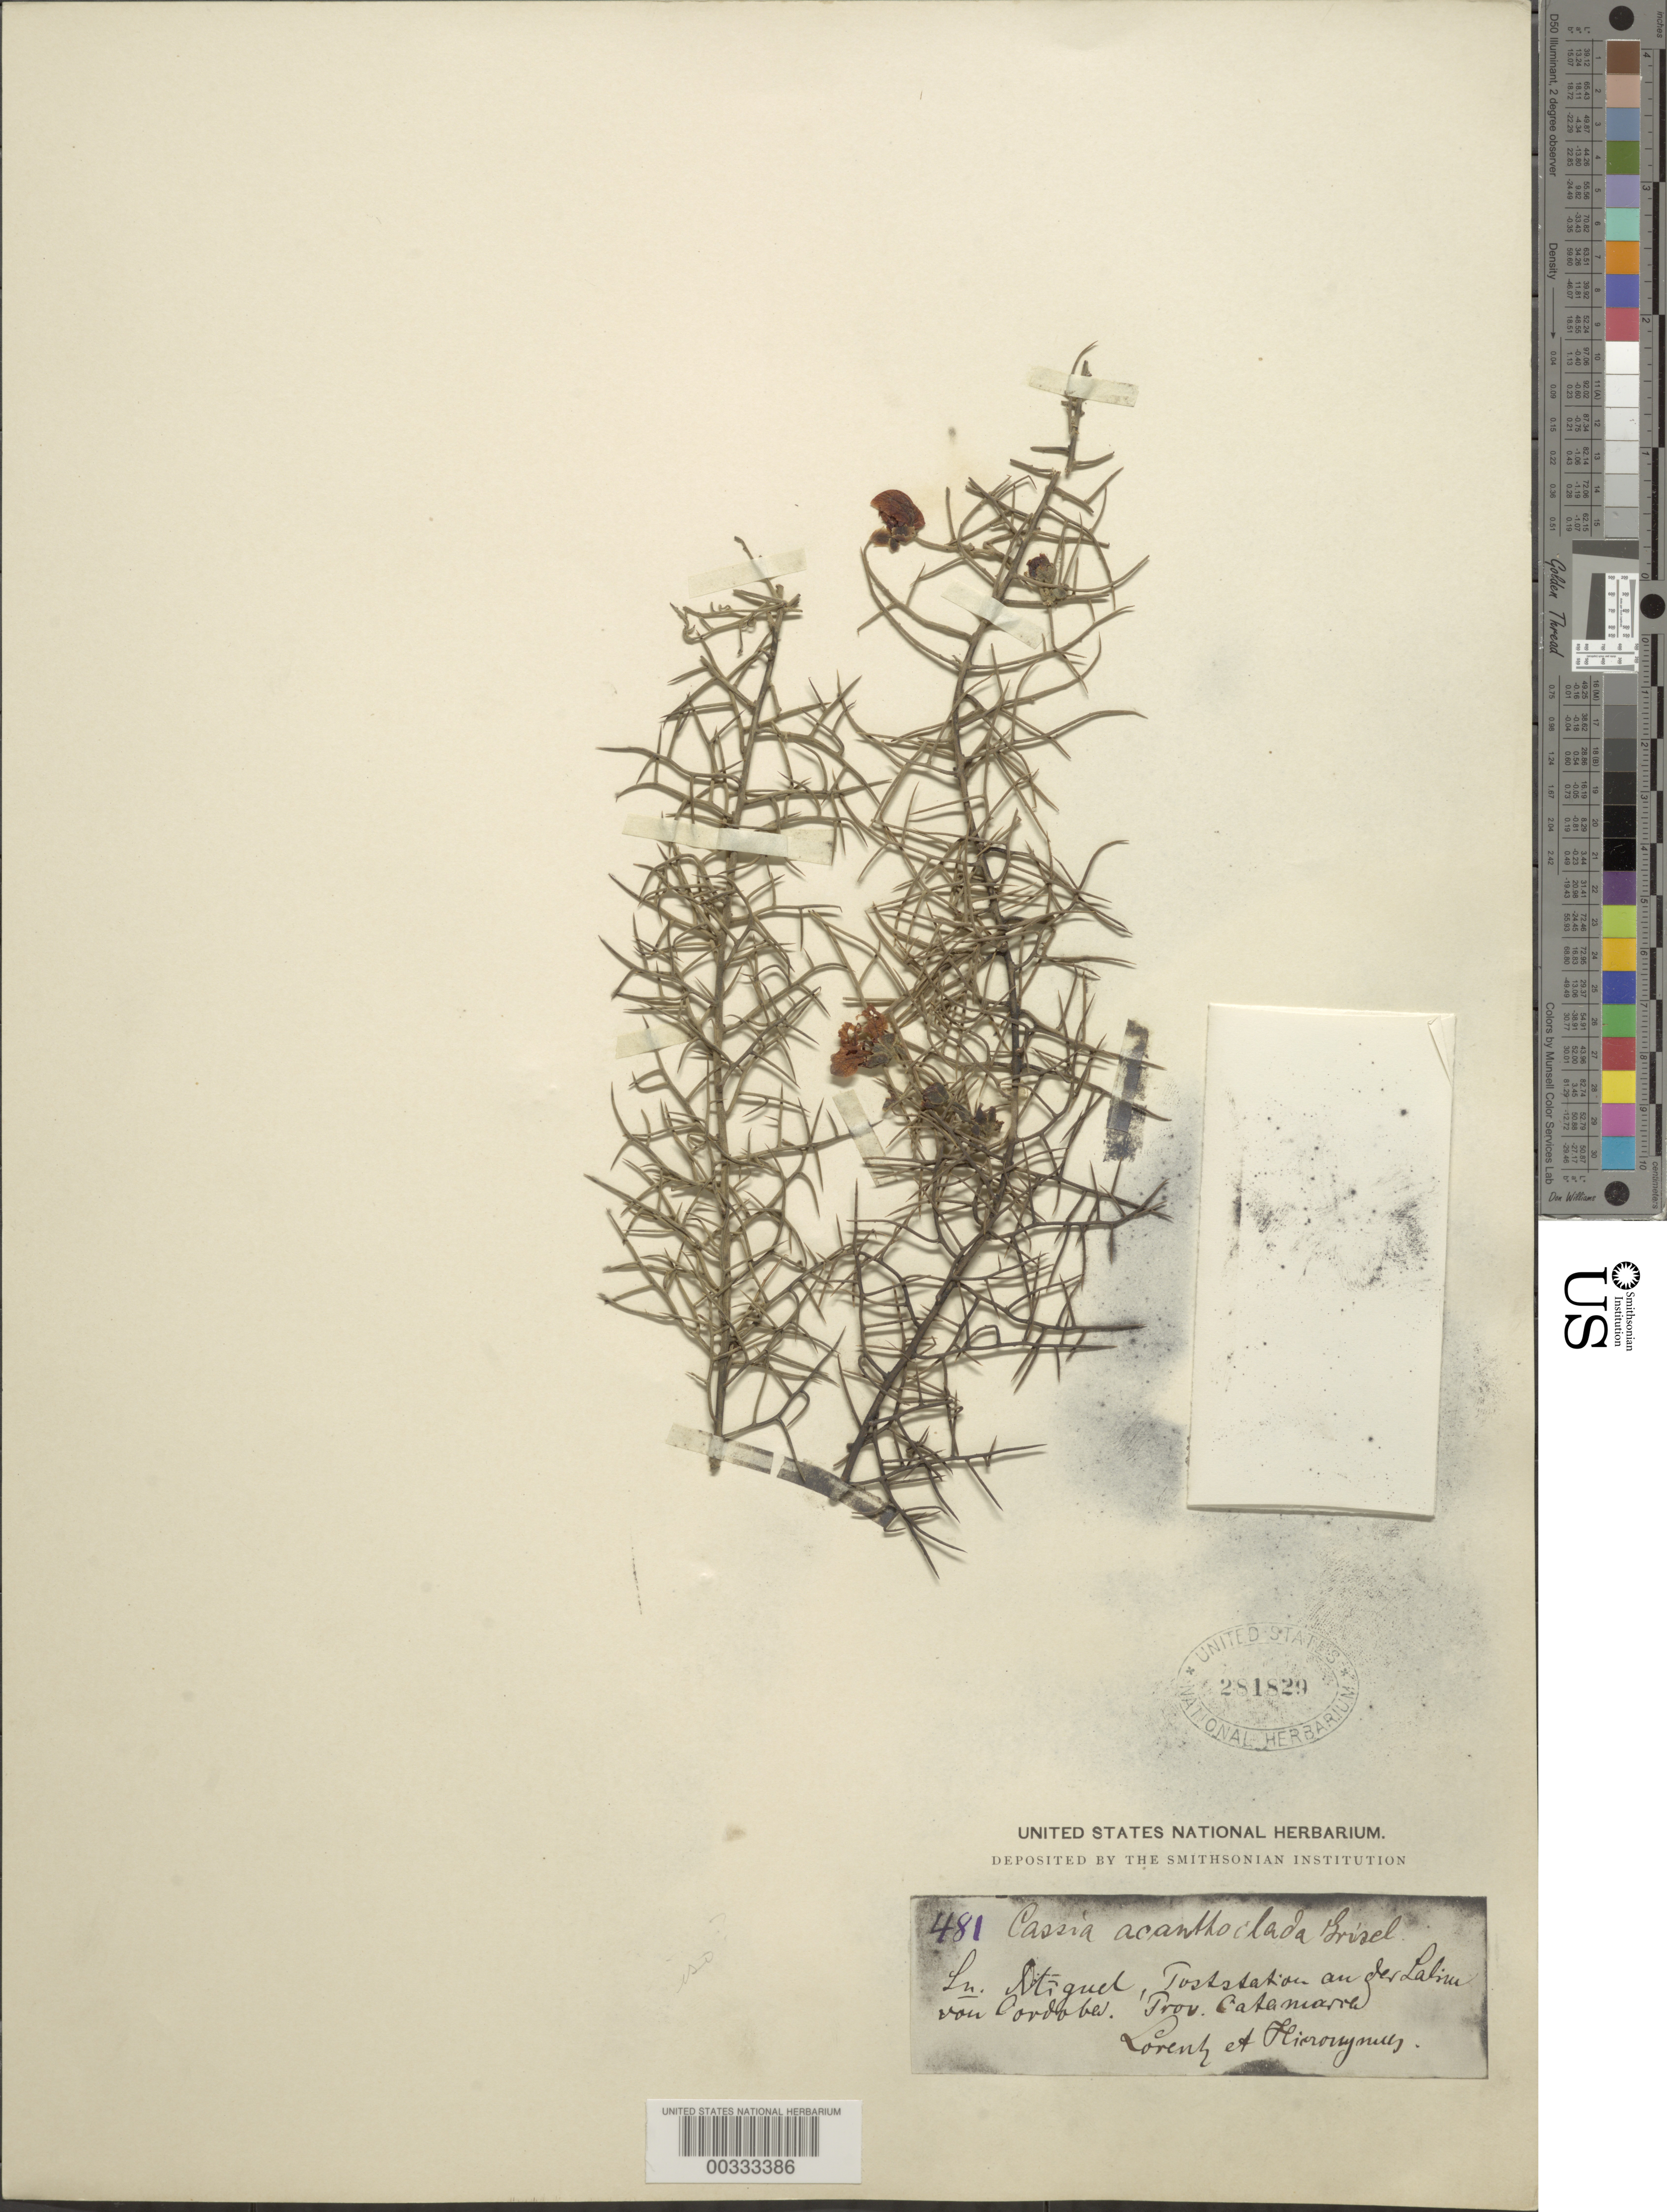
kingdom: Plantae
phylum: Tracheophyta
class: Magnoliopsida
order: Fabales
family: Fabaceae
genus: Senna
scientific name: Senna acanthoclada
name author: (Griseb.) H.S. Irwin & Barneby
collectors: P. G. Lorentz & G. H. Hieronymus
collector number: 481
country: Argentina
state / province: Catamarca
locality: San Miguel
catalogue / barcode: US 281829